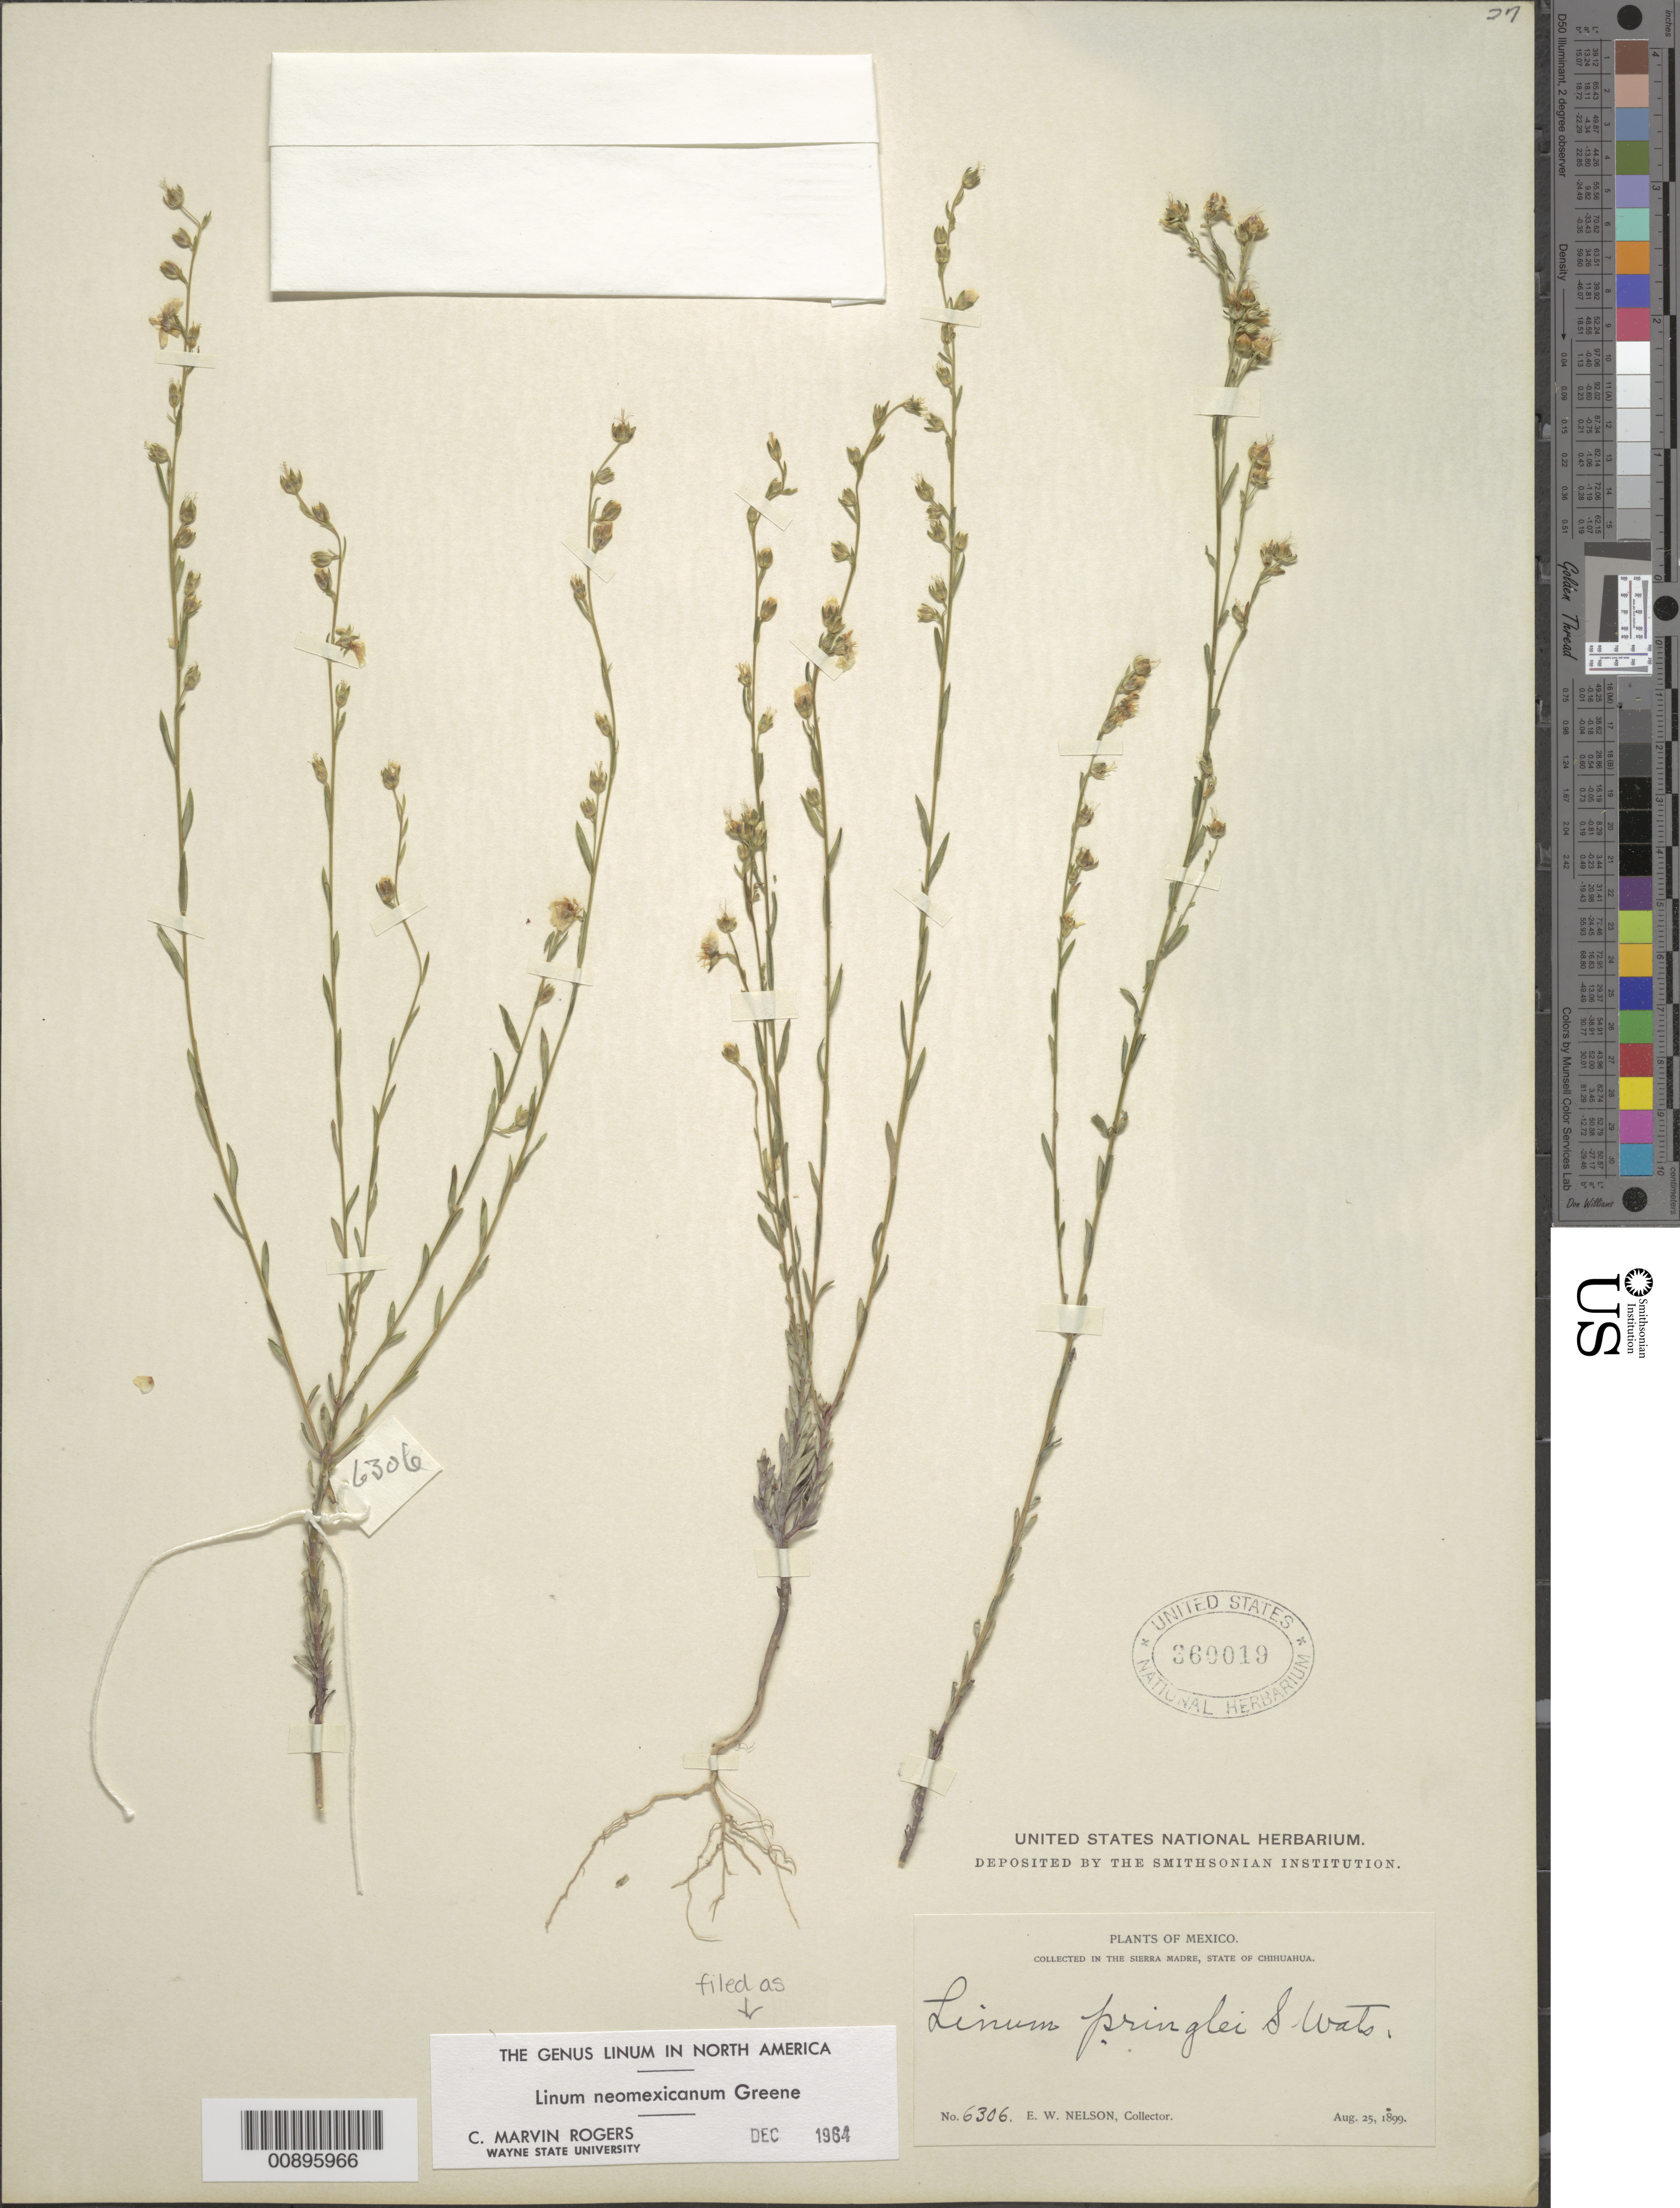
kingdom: Plantae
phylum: Tracheophyta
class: Magnoliopsida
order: Malpighiales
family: Linaceae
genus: Linum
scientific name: Linum neomexicanum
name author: Greene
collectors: E. W. Nelson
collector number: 6306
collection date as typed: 25 Aug 1899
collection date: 1899-08-25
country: Mexico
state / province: Chihuahua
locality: Sierra Madre, Chihuahua.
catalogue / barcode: US 360019